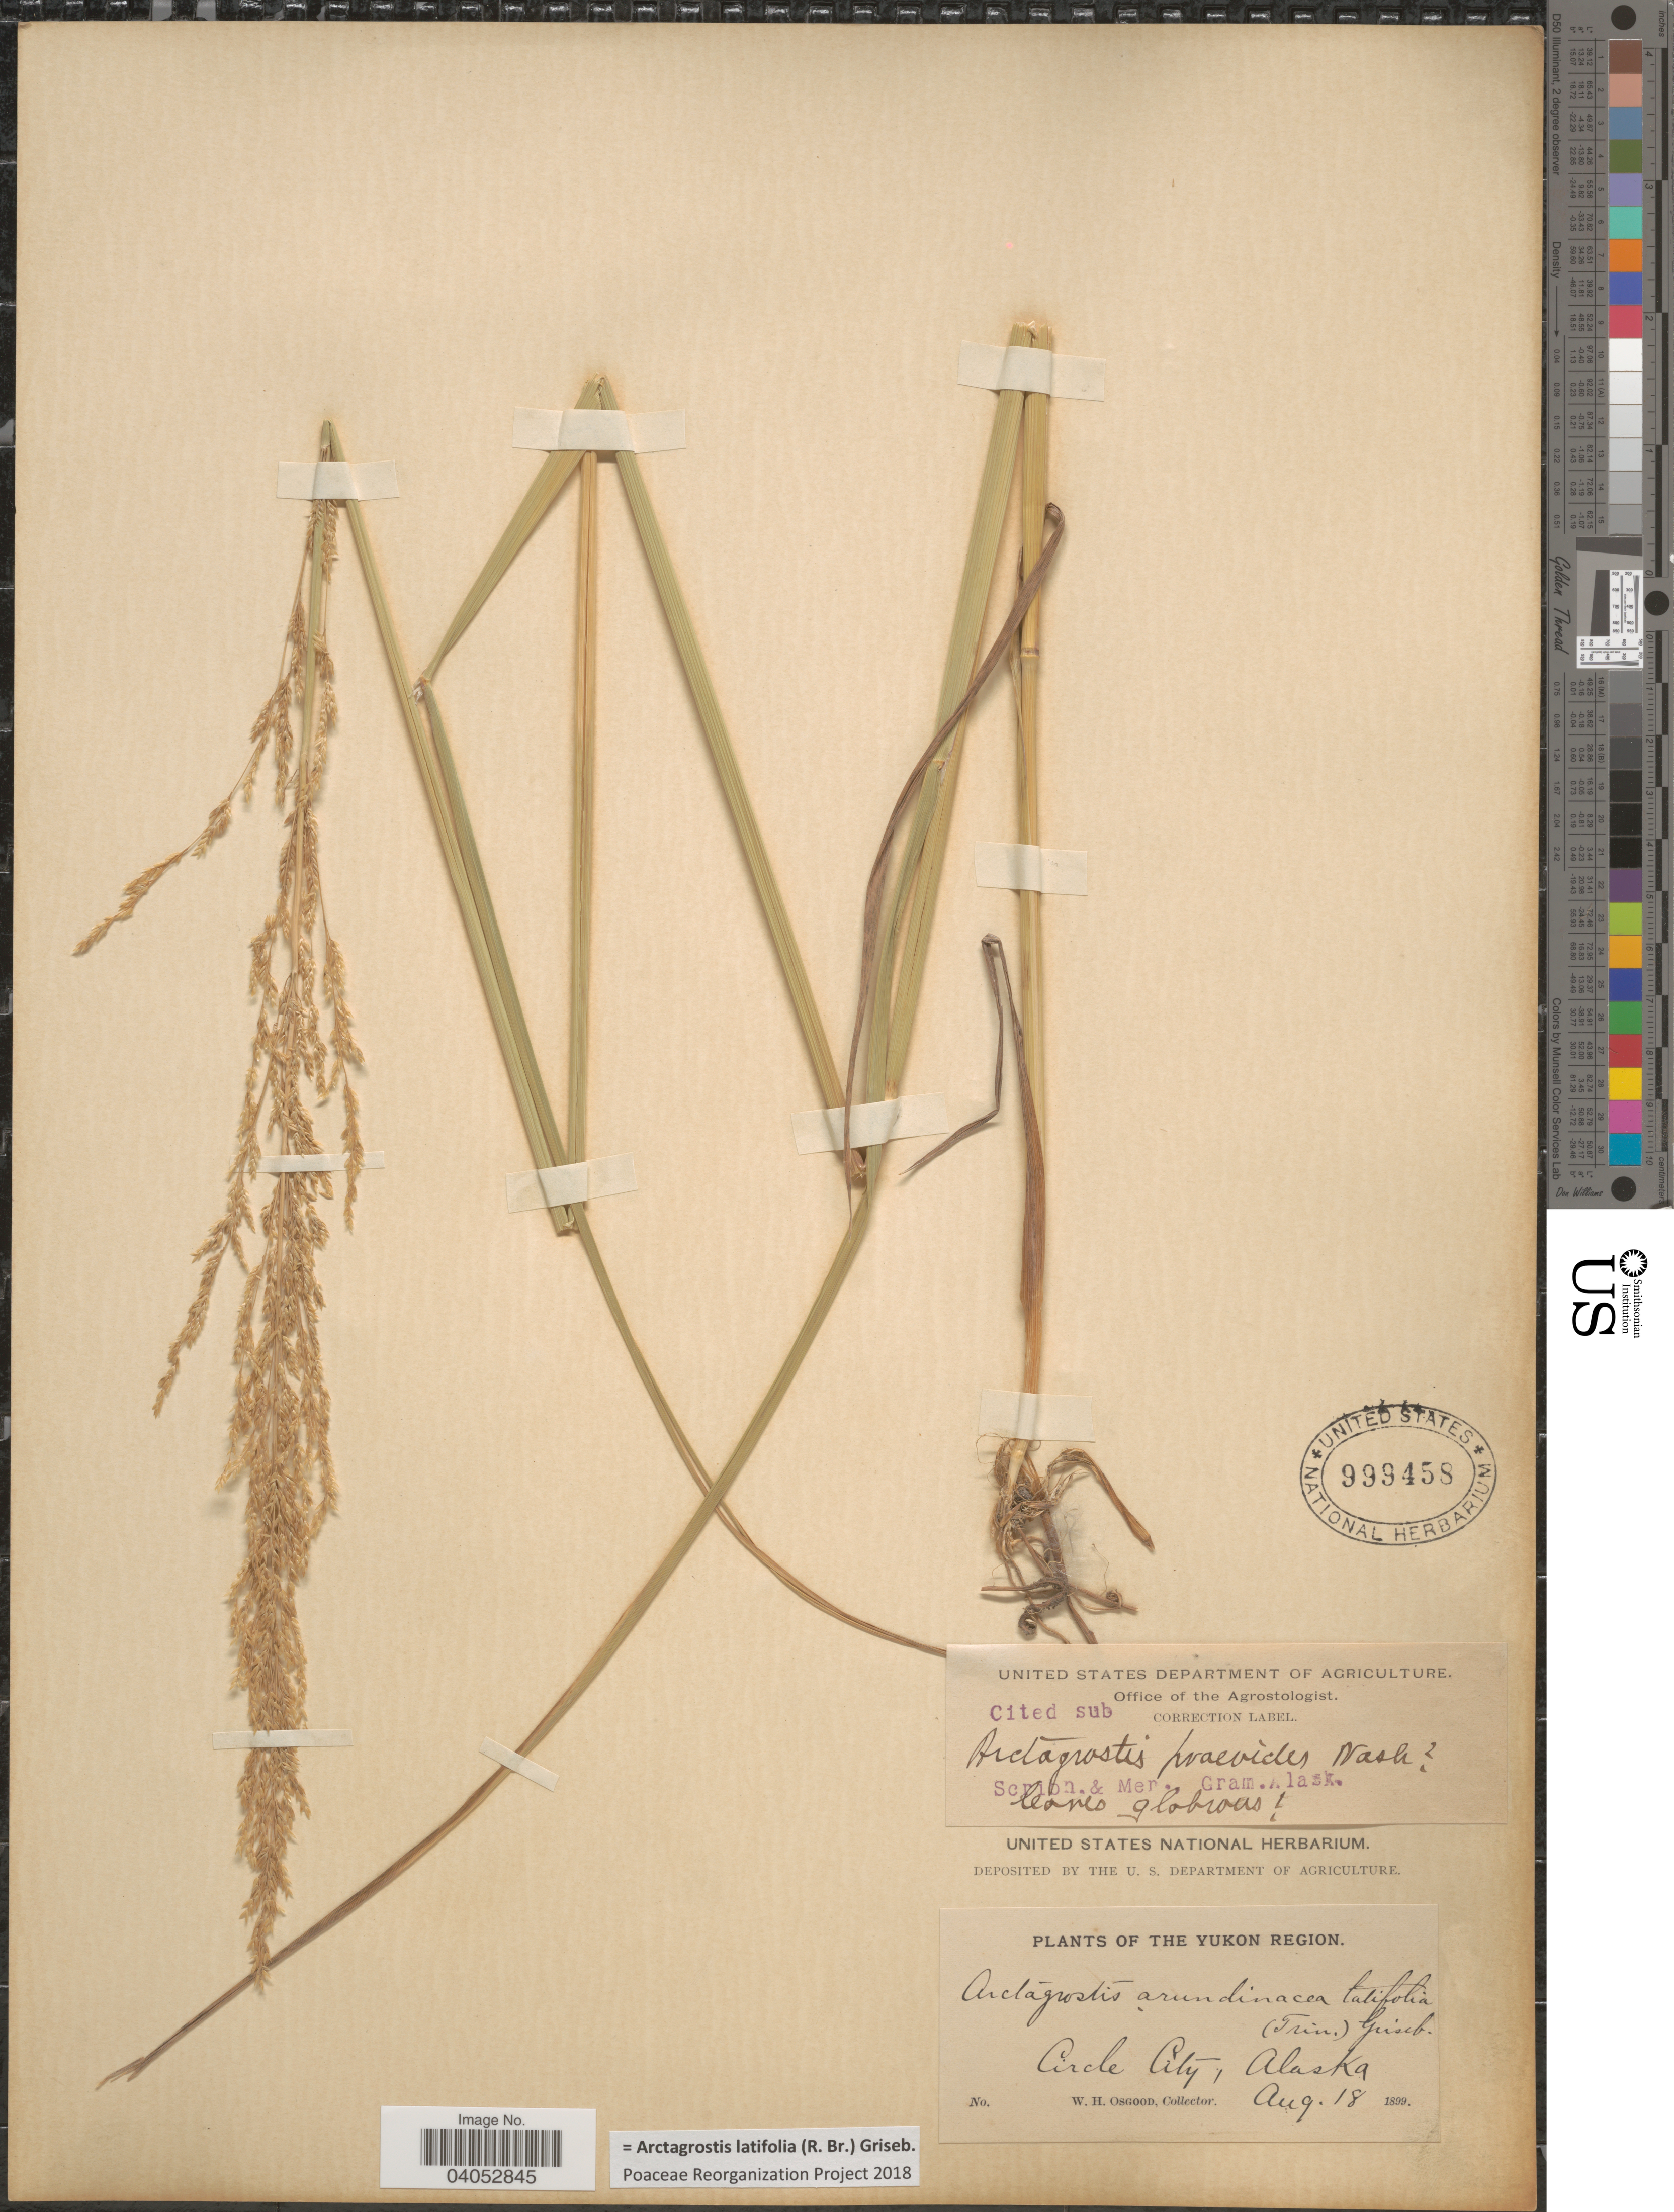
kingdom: Plantae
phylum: Tracheophyta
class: Liliopsida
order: Poales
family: Poaceae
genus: Arctagrostis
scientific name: Arctagrostis latifolia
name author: (R. Br.) Griseb.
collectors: W. Osgood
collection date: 1899-08-18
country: United States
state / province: Alaska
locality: The Yukon Region. Circle City.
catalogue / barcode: US 999458